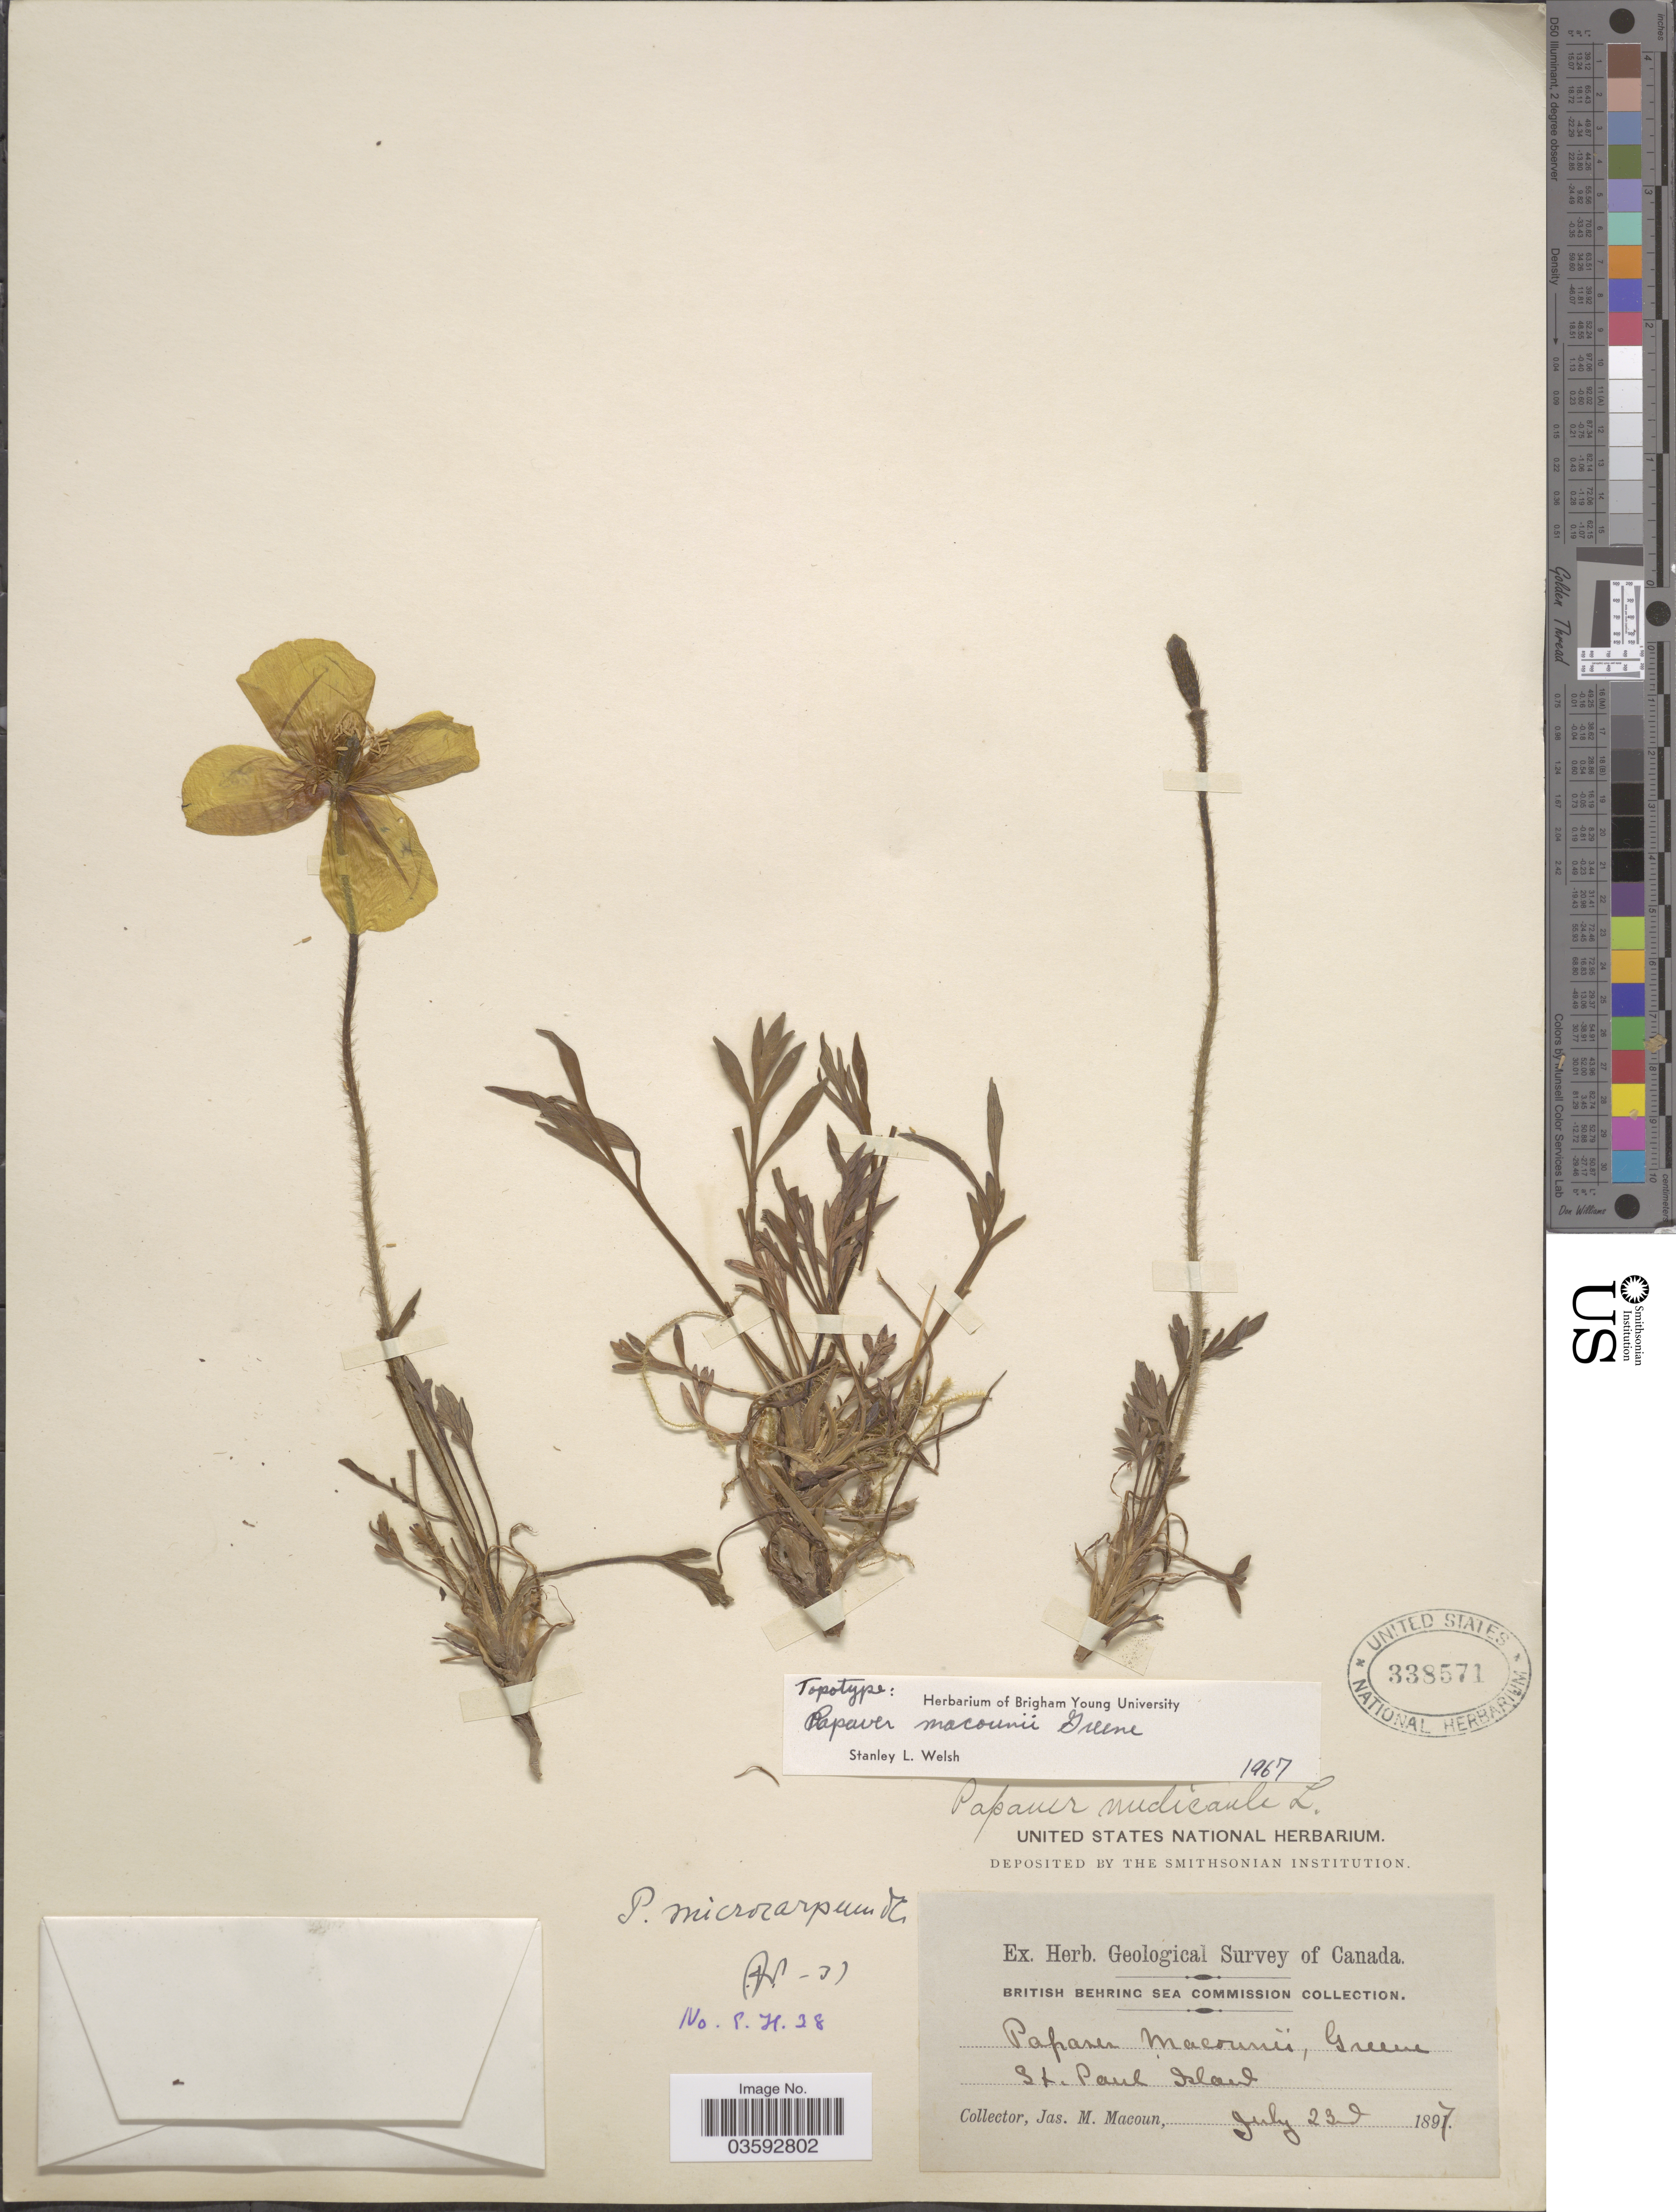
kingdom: Plantae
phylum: Tracheophyta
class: Magnoliopsida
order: Ranunculales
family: Papaveraceae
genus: Papaver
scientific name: Papaver macounii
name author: Greene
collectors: J. M. Macoun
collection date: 1897-07-23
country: United States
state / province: Alaska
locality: St. Paul Island.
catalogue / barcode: US 338571